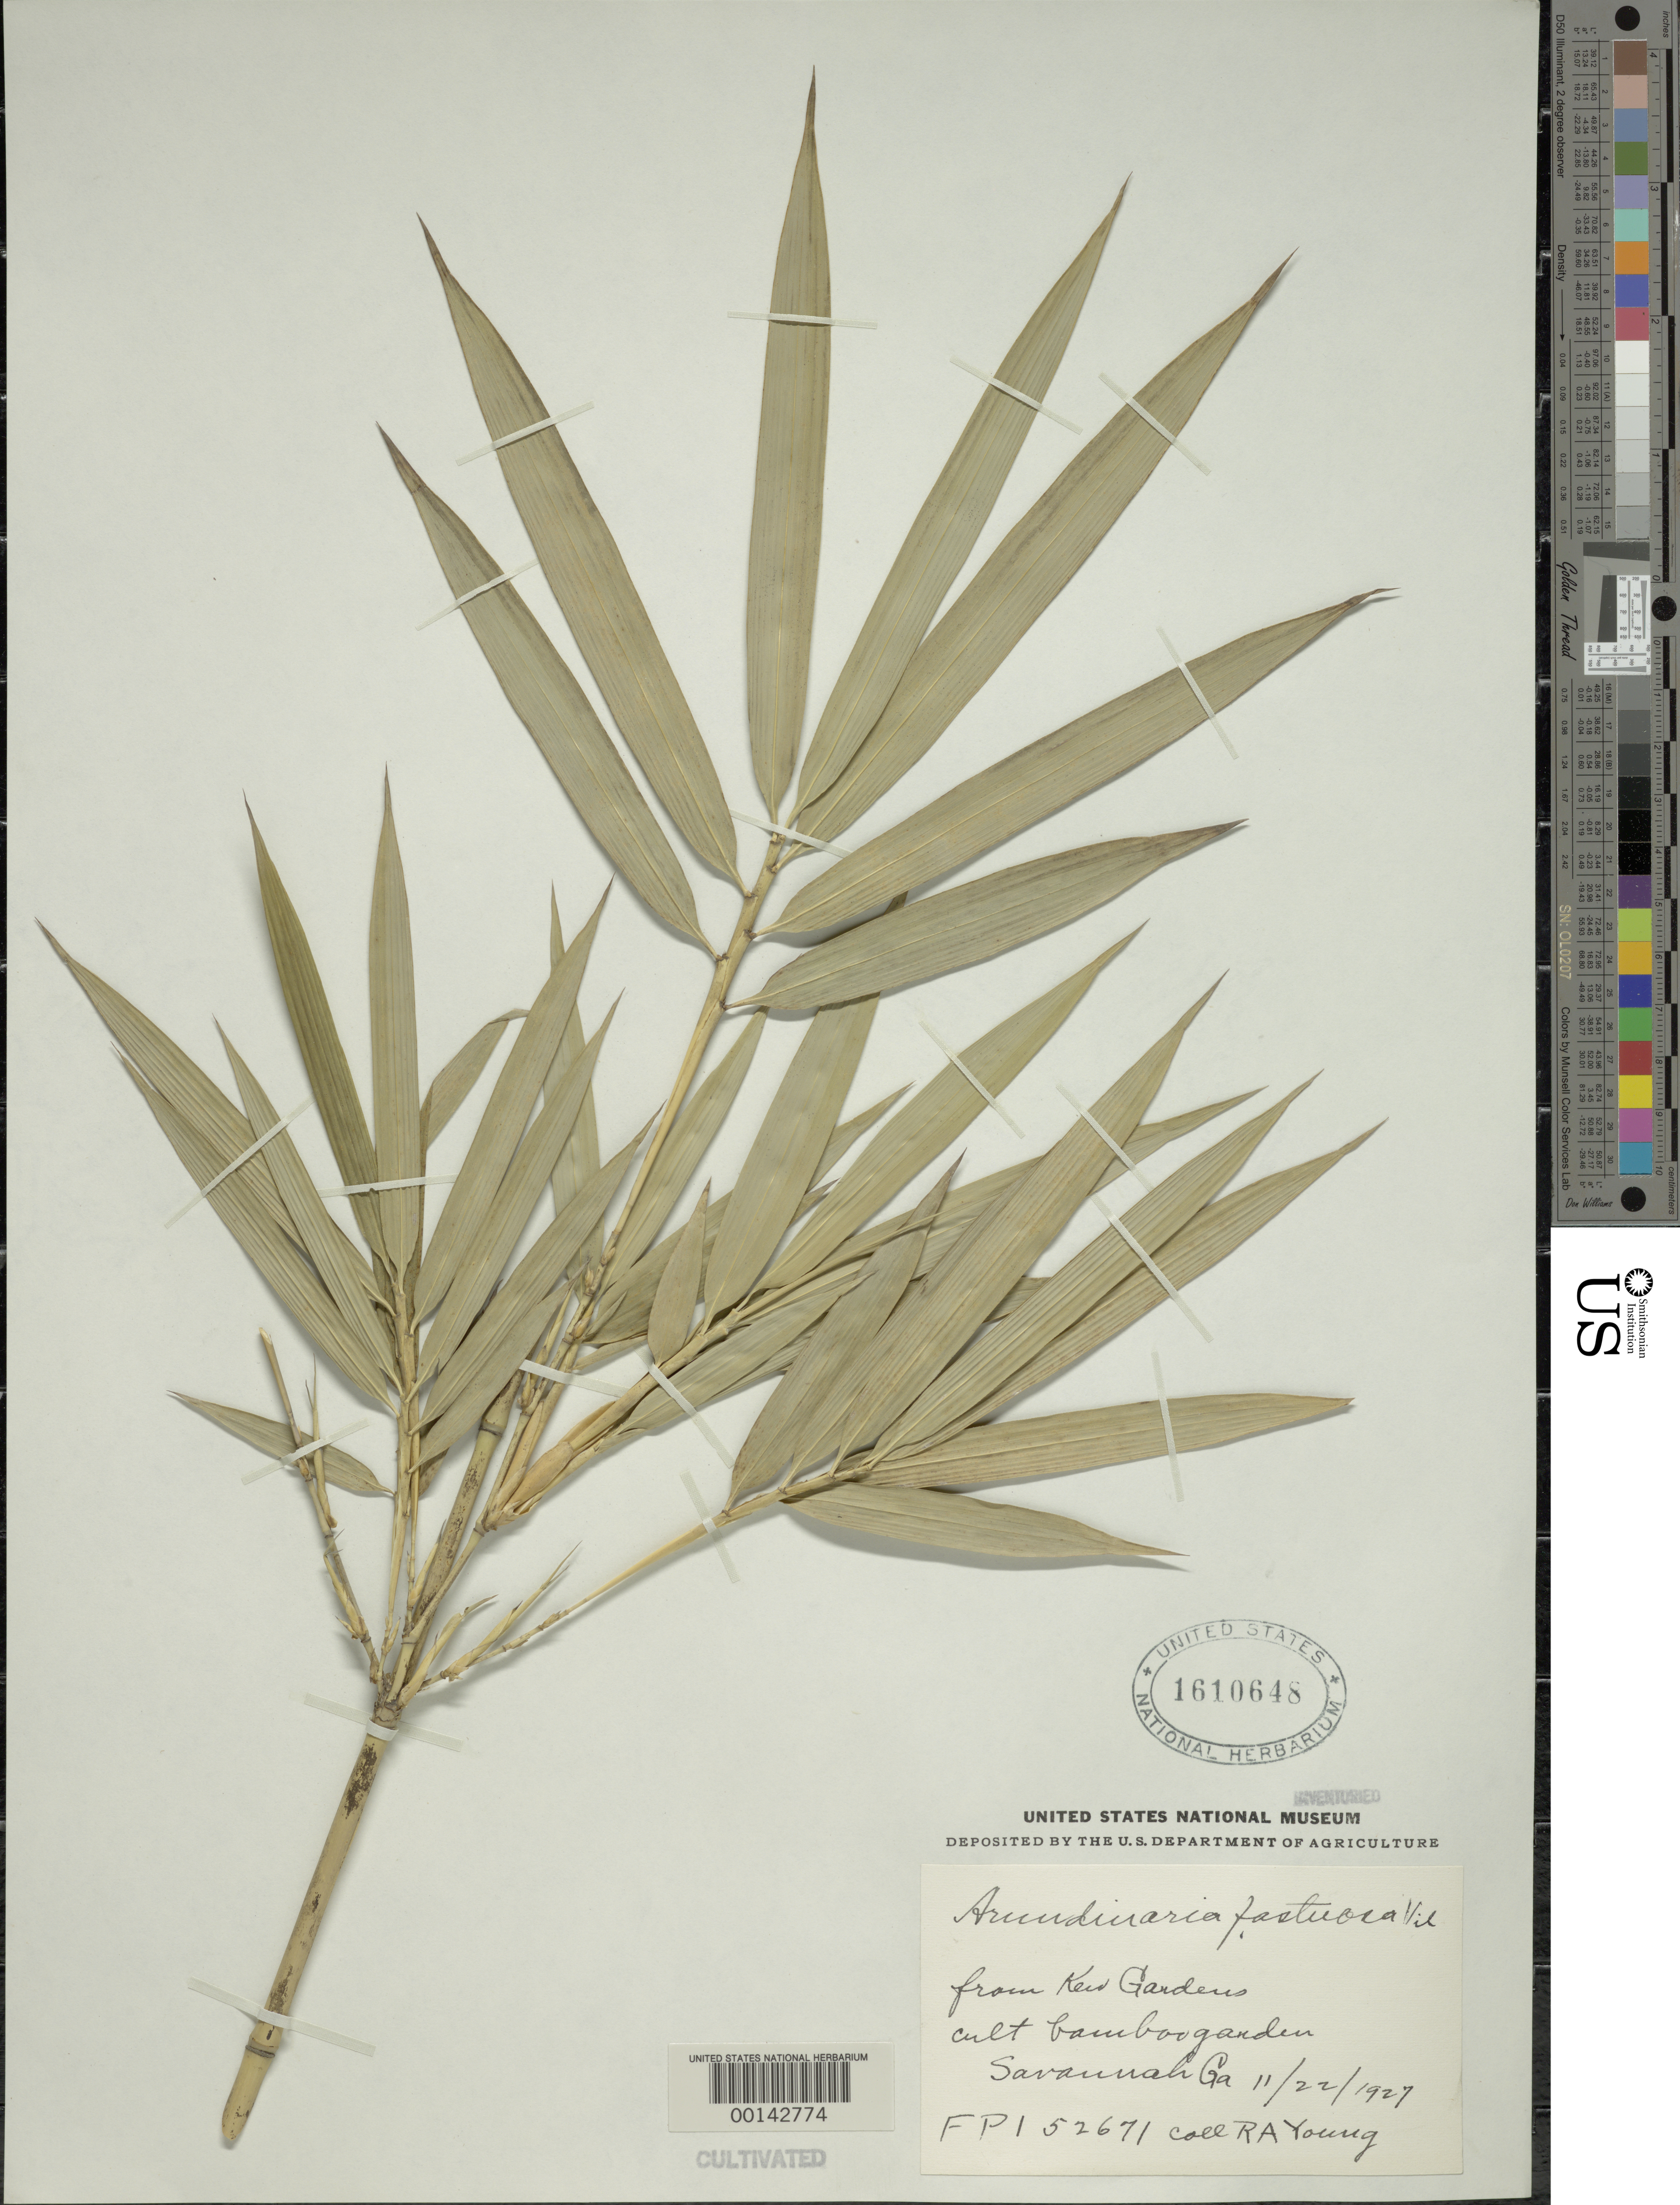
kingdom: Plantae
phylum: Tracheophyta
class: Liliopsida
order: Poales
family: Poaceae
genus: Semiarundinaria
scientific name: Semiarundinaria fastuosa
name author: Makino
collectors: R. A. Young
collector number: Fpi 52671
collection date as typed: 22 Nov 1927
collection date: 1927-11-22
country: United States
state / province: Georgia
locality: Savannah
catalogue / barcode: US 1610648